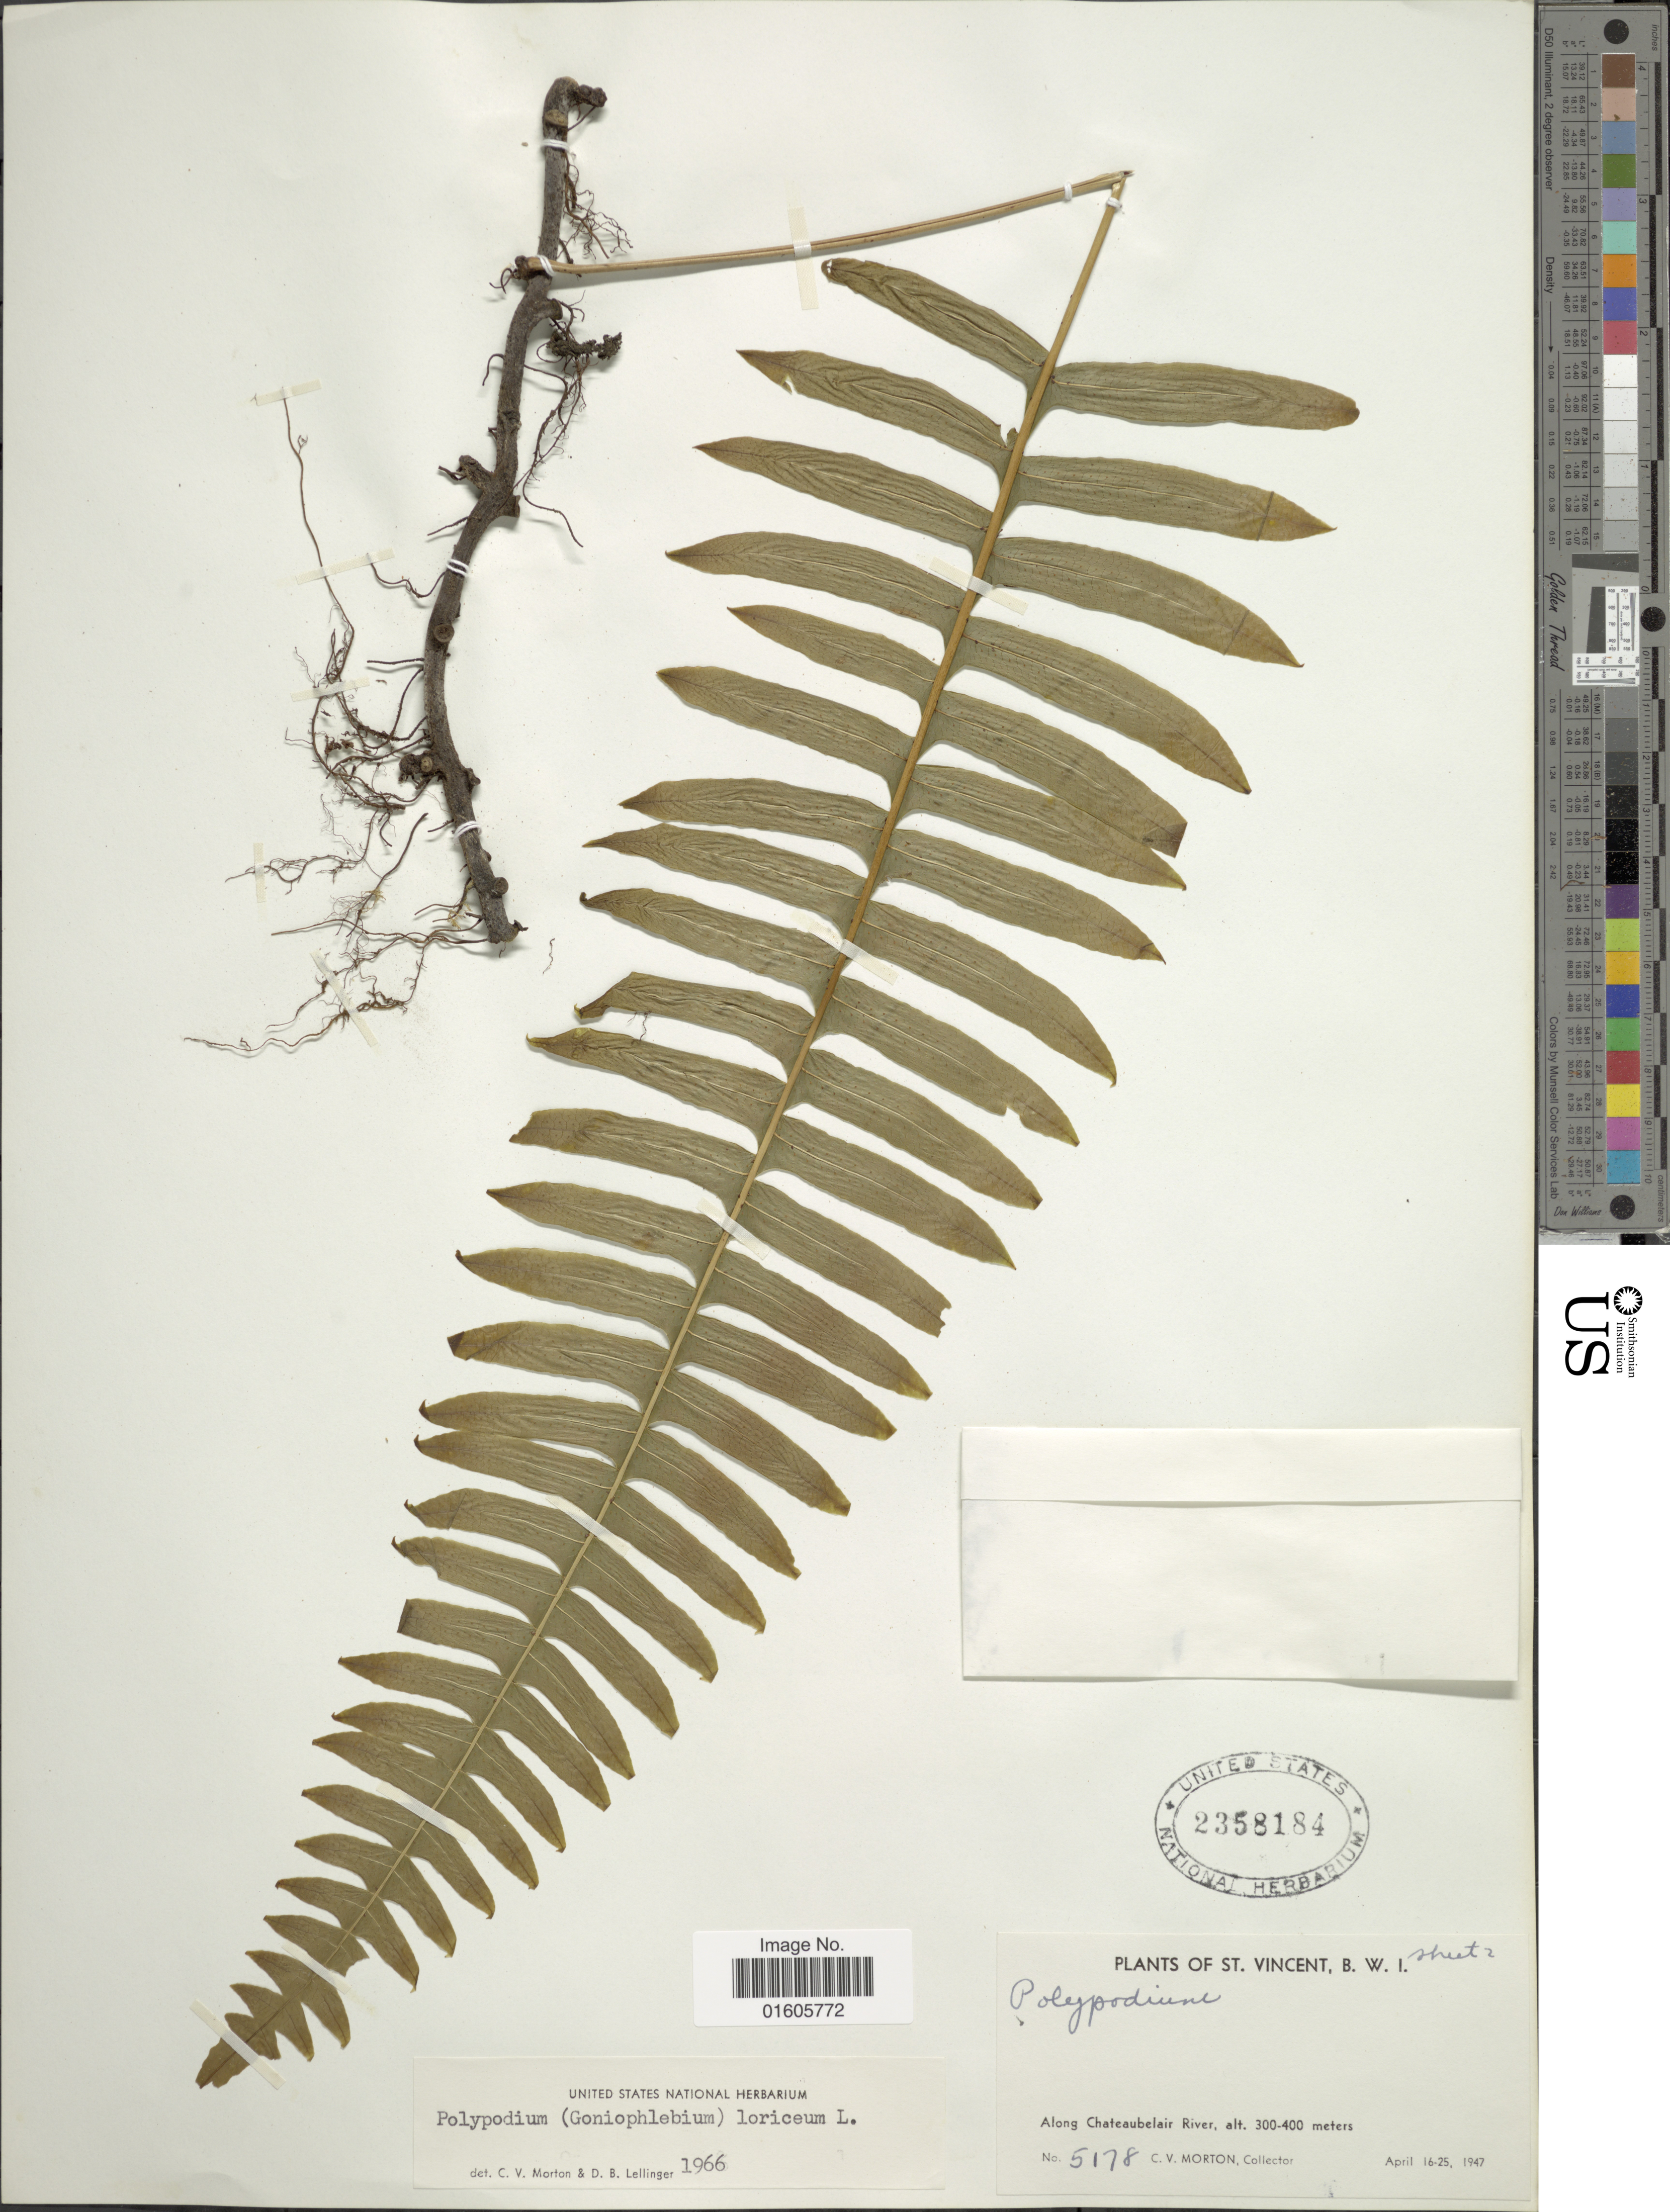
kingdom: Plantae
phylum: Tracheophyta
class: Polypodiopsida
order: Polypodiales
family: Polypodiaceae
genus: Serpocaulon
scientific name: Serpocaulon loriceum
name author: (L.) A.R. Sm.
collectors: C. V. Morton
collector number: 5178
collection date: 1947-04-16/1947-04-25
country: St. Vincent - Grenadines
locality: St. Vincent, B.W.I. Along Chateaubelair River.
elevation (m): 300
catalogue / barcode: US 2358184